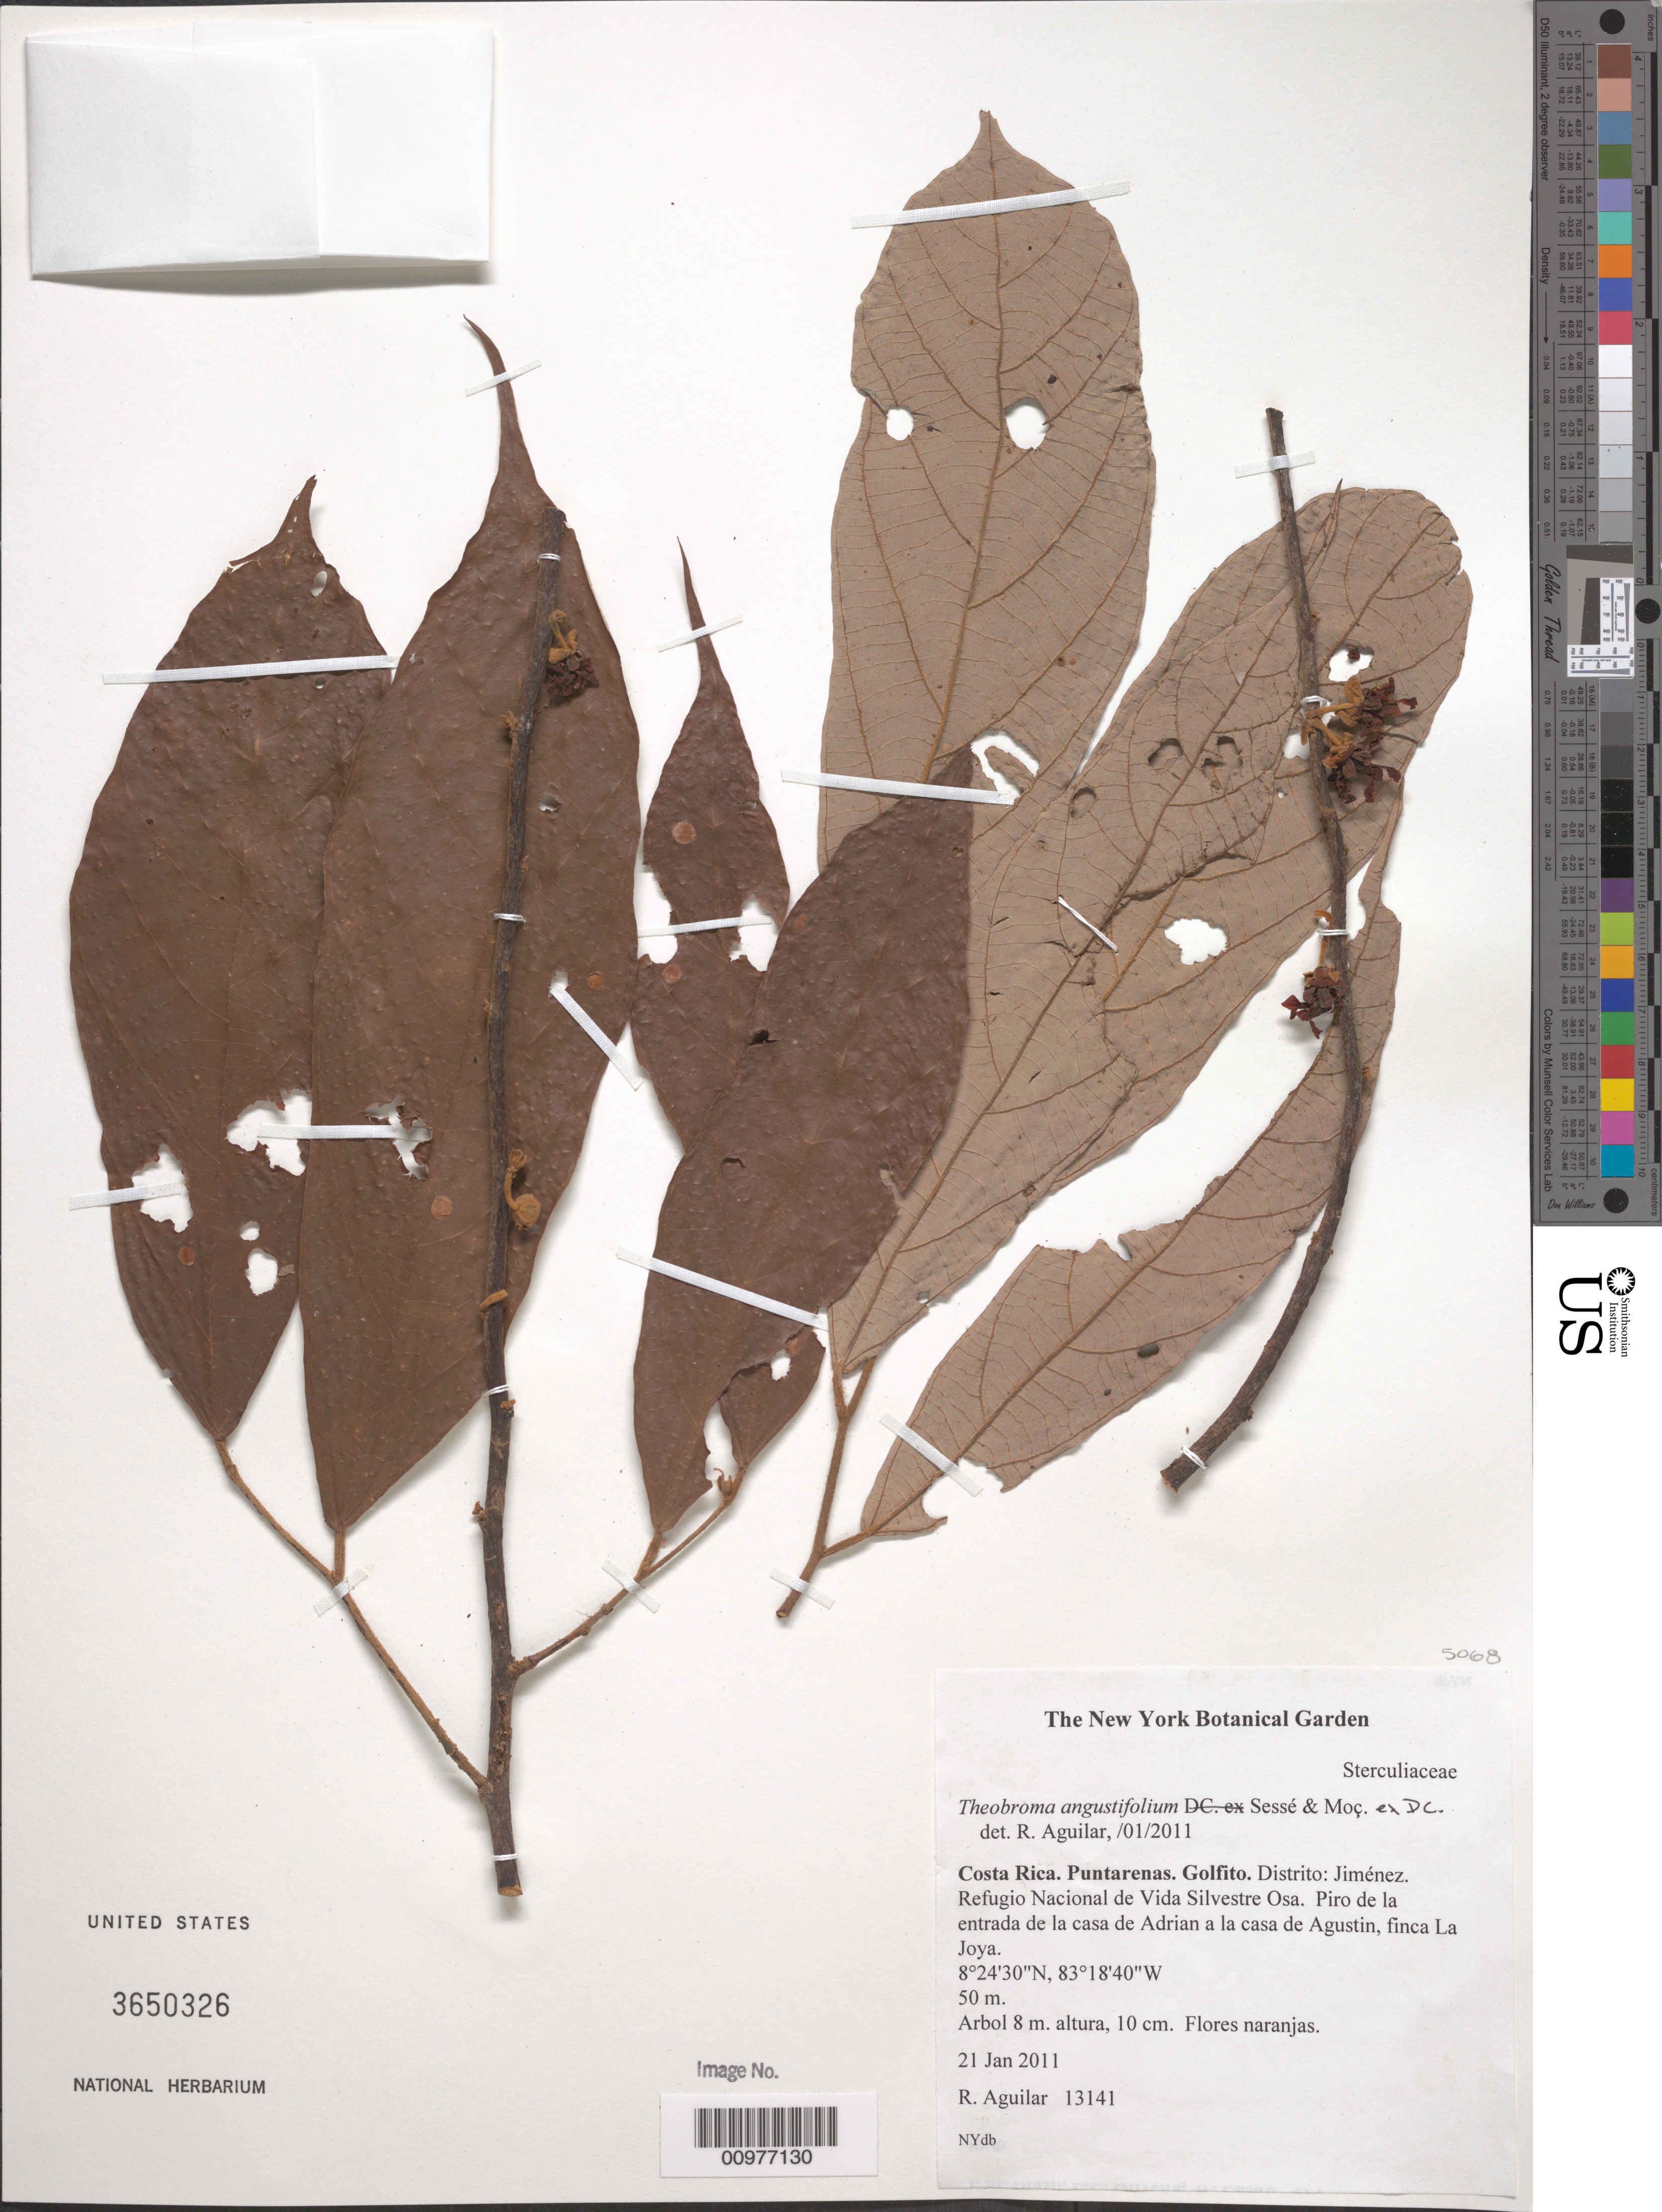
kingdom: Plantae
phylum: Tracheophyta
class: Magnoliopsida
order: Malvales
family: Malvaceae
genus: Theobroma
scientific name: Theobroma angustifolium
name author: DC.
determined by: Dorr, Laurence J., Curator (BOT), Smithsonian Institution - National Museum of Natural History (UNITED STATES)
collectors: R. Aguilar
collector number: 13141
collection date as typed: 21 Jan 2011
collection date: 2011-01-21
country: Costa Rica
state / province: Puntarenas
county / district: Golfito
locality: Distrito: Jimenez. Rufugio Nacional de Vida Silvestre Osa. Piro de la entrada de la casa de Adrian a la casa de Agustin, finca La Joya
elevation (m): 50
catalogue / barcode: US 3650326